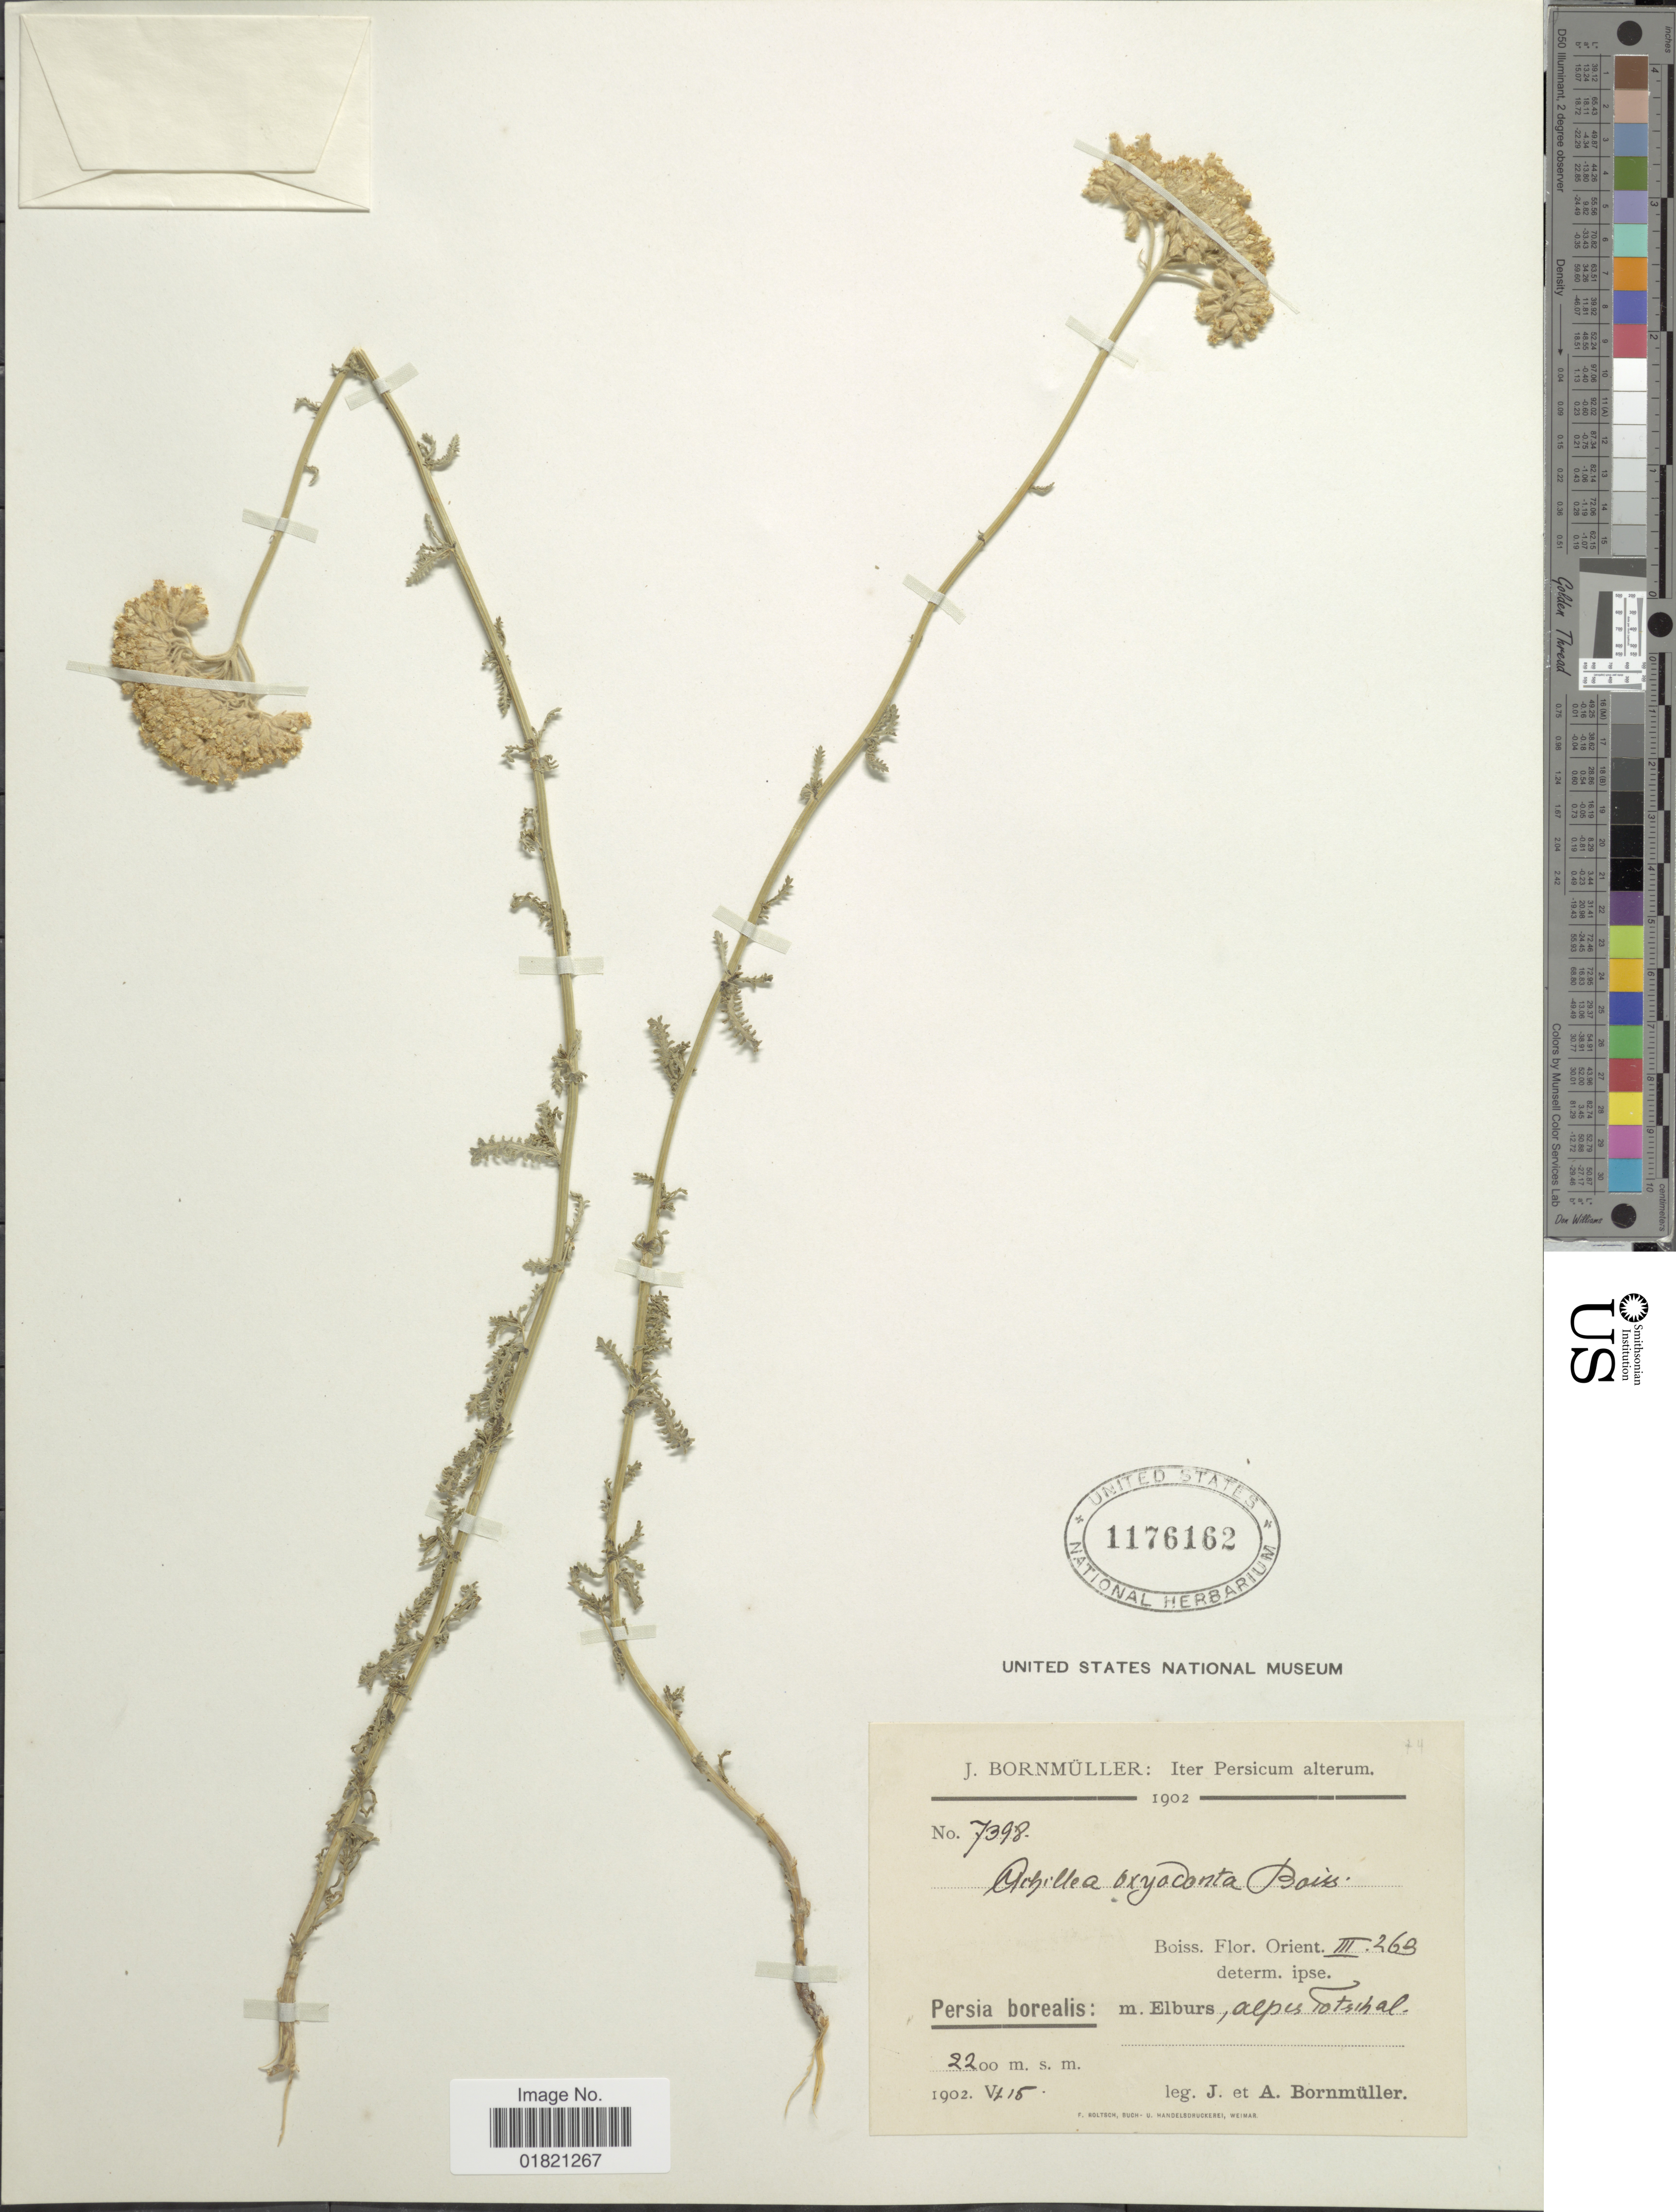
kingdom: Plantae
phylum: Tracheophyta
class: Magnoliopsida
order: Asterales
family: Asteraceae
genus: Achillea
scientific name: Achillea oxyodonata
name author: (DC.) Sch. Bip.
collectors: J. Bornmüller & A. Bornmüller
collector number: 7398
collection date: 1902-06-15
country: Iran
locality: Persicum alterum. Persia borealis: m. Elburs, alpes Totschal [interpreted]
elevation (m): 2200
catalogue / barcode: US 1176162